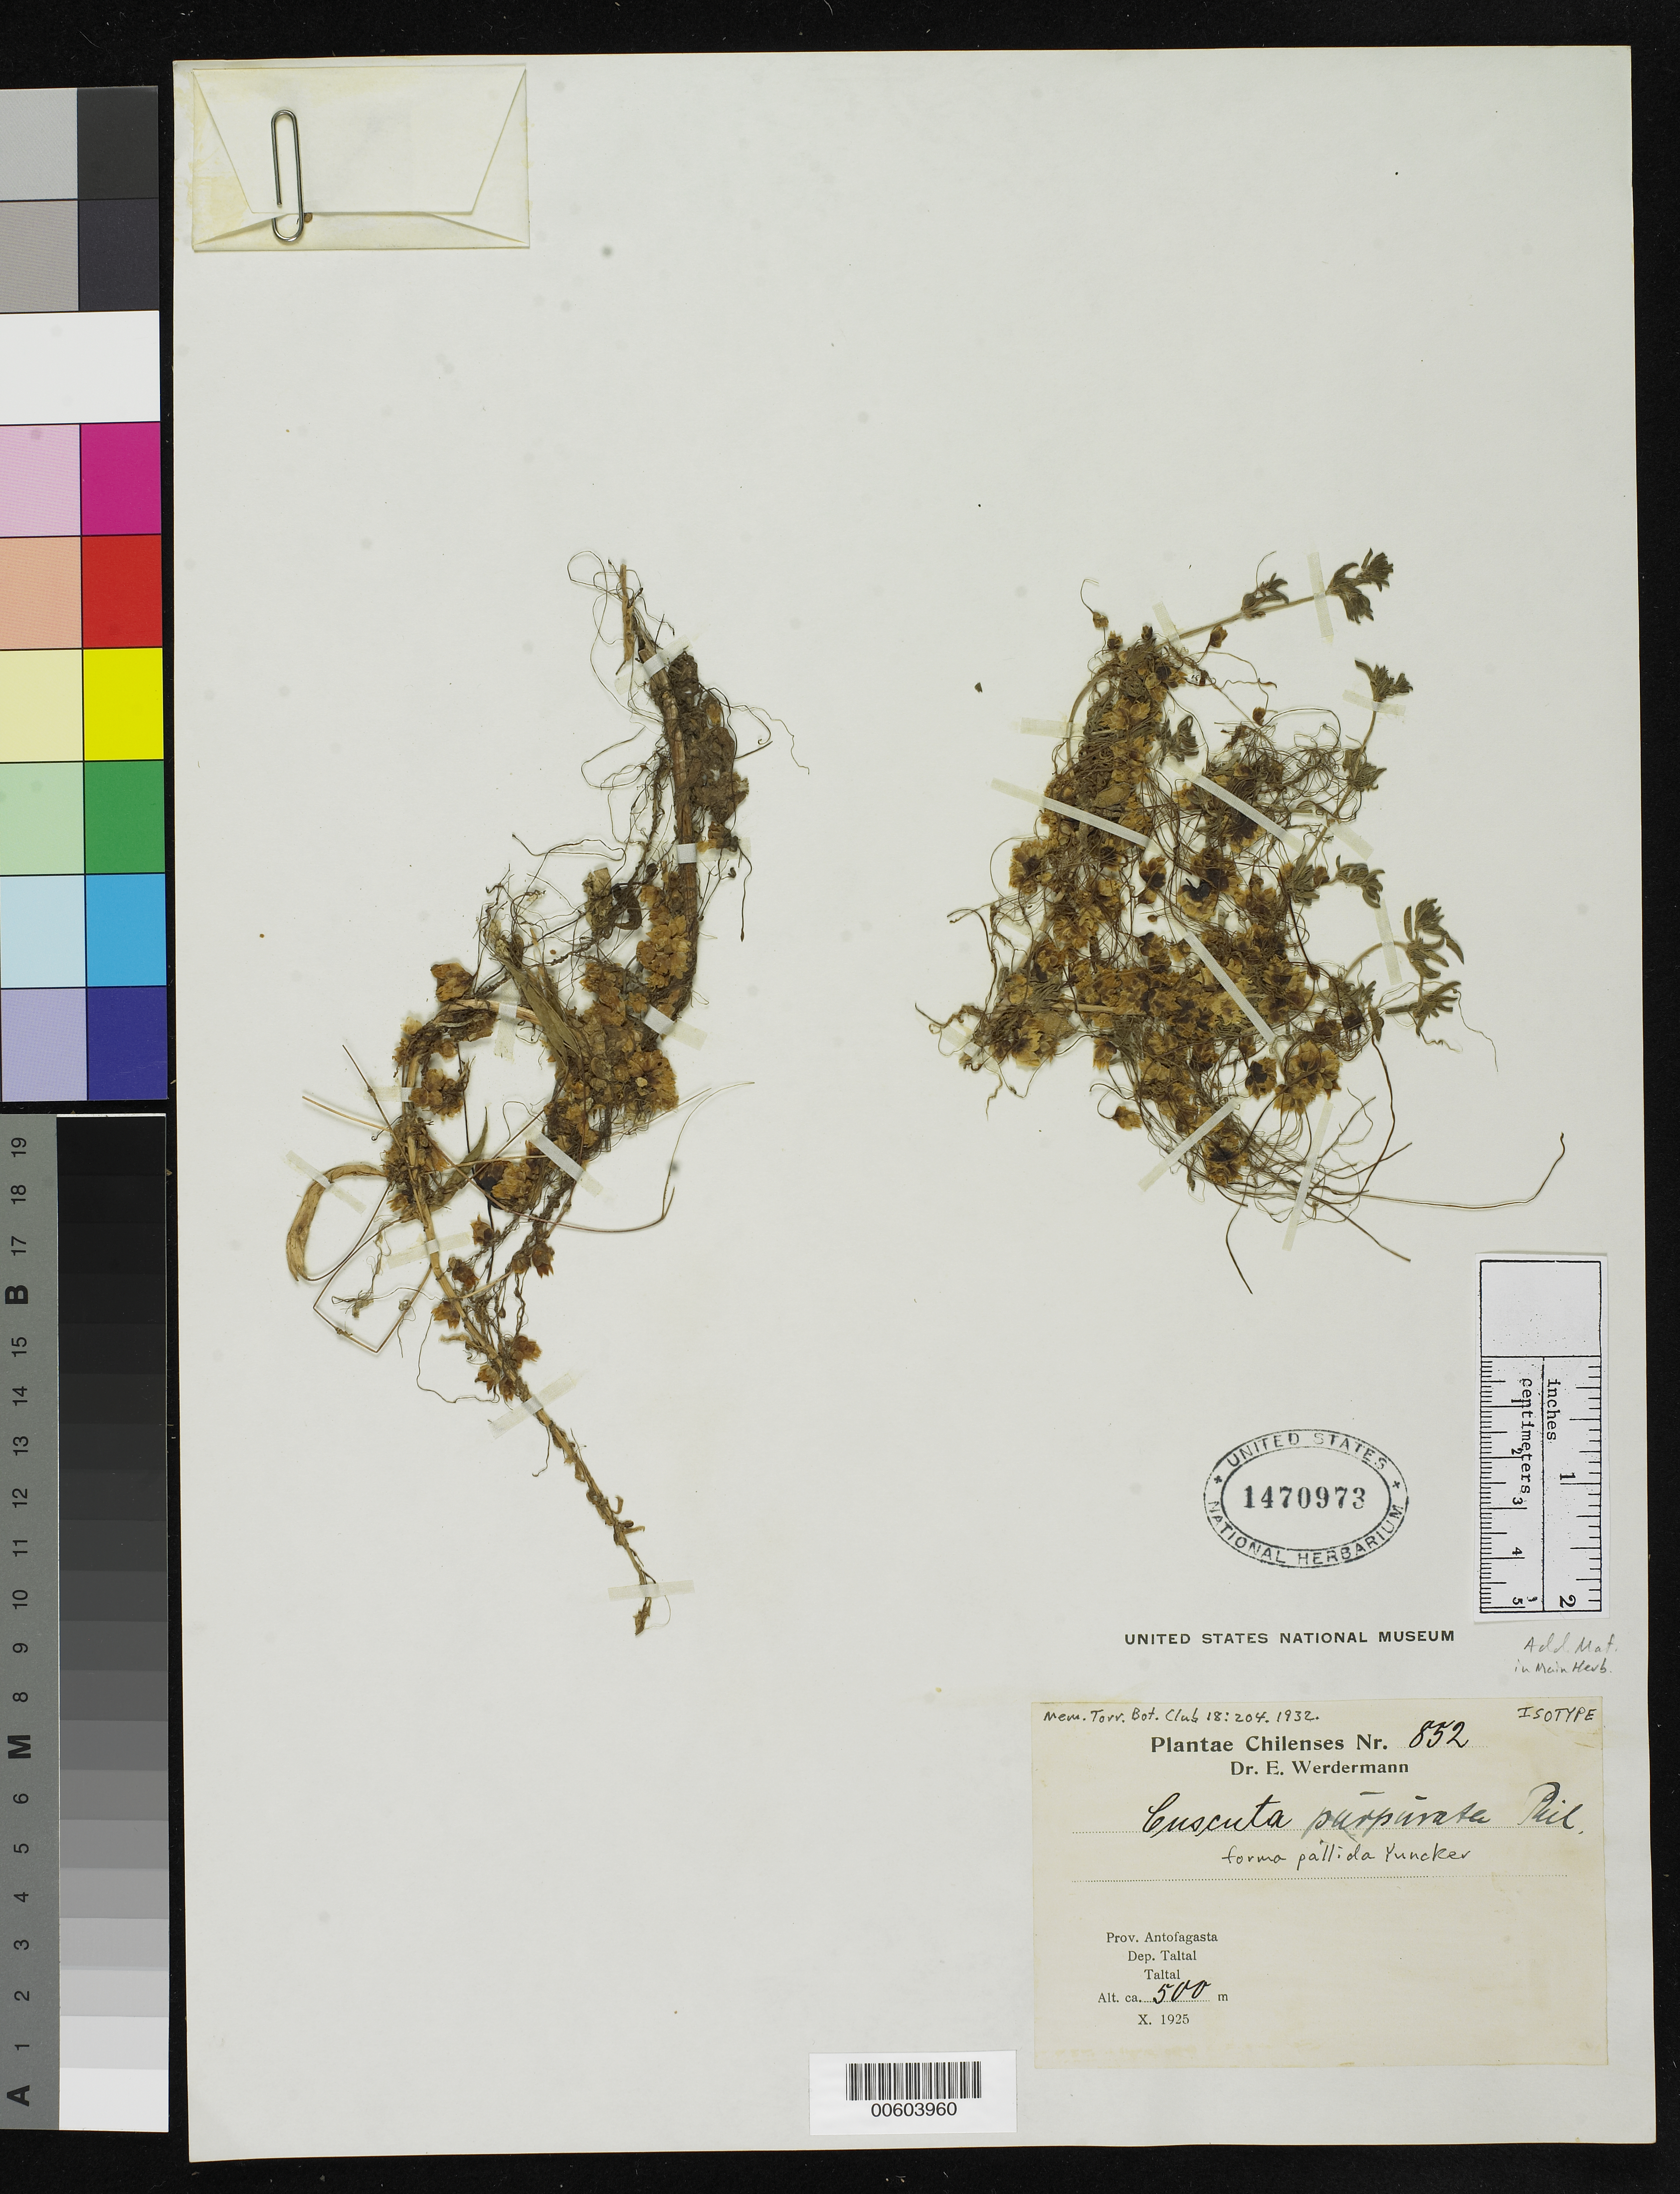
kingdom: Plantae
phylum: Tracheophyta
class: Magnoliopsida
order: Solanales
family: Convolvulaceae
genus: Cuscuta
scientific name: Cuscuta purpurata f. pallida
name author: Yunck.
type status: Isotype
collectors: E. Werdermann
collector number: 852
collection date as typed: Oct 1925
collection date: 1925-10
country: Chile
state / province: Antofagasta (II)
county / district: Taltal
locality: Taltal.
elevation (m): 500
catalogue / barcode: US 1470973